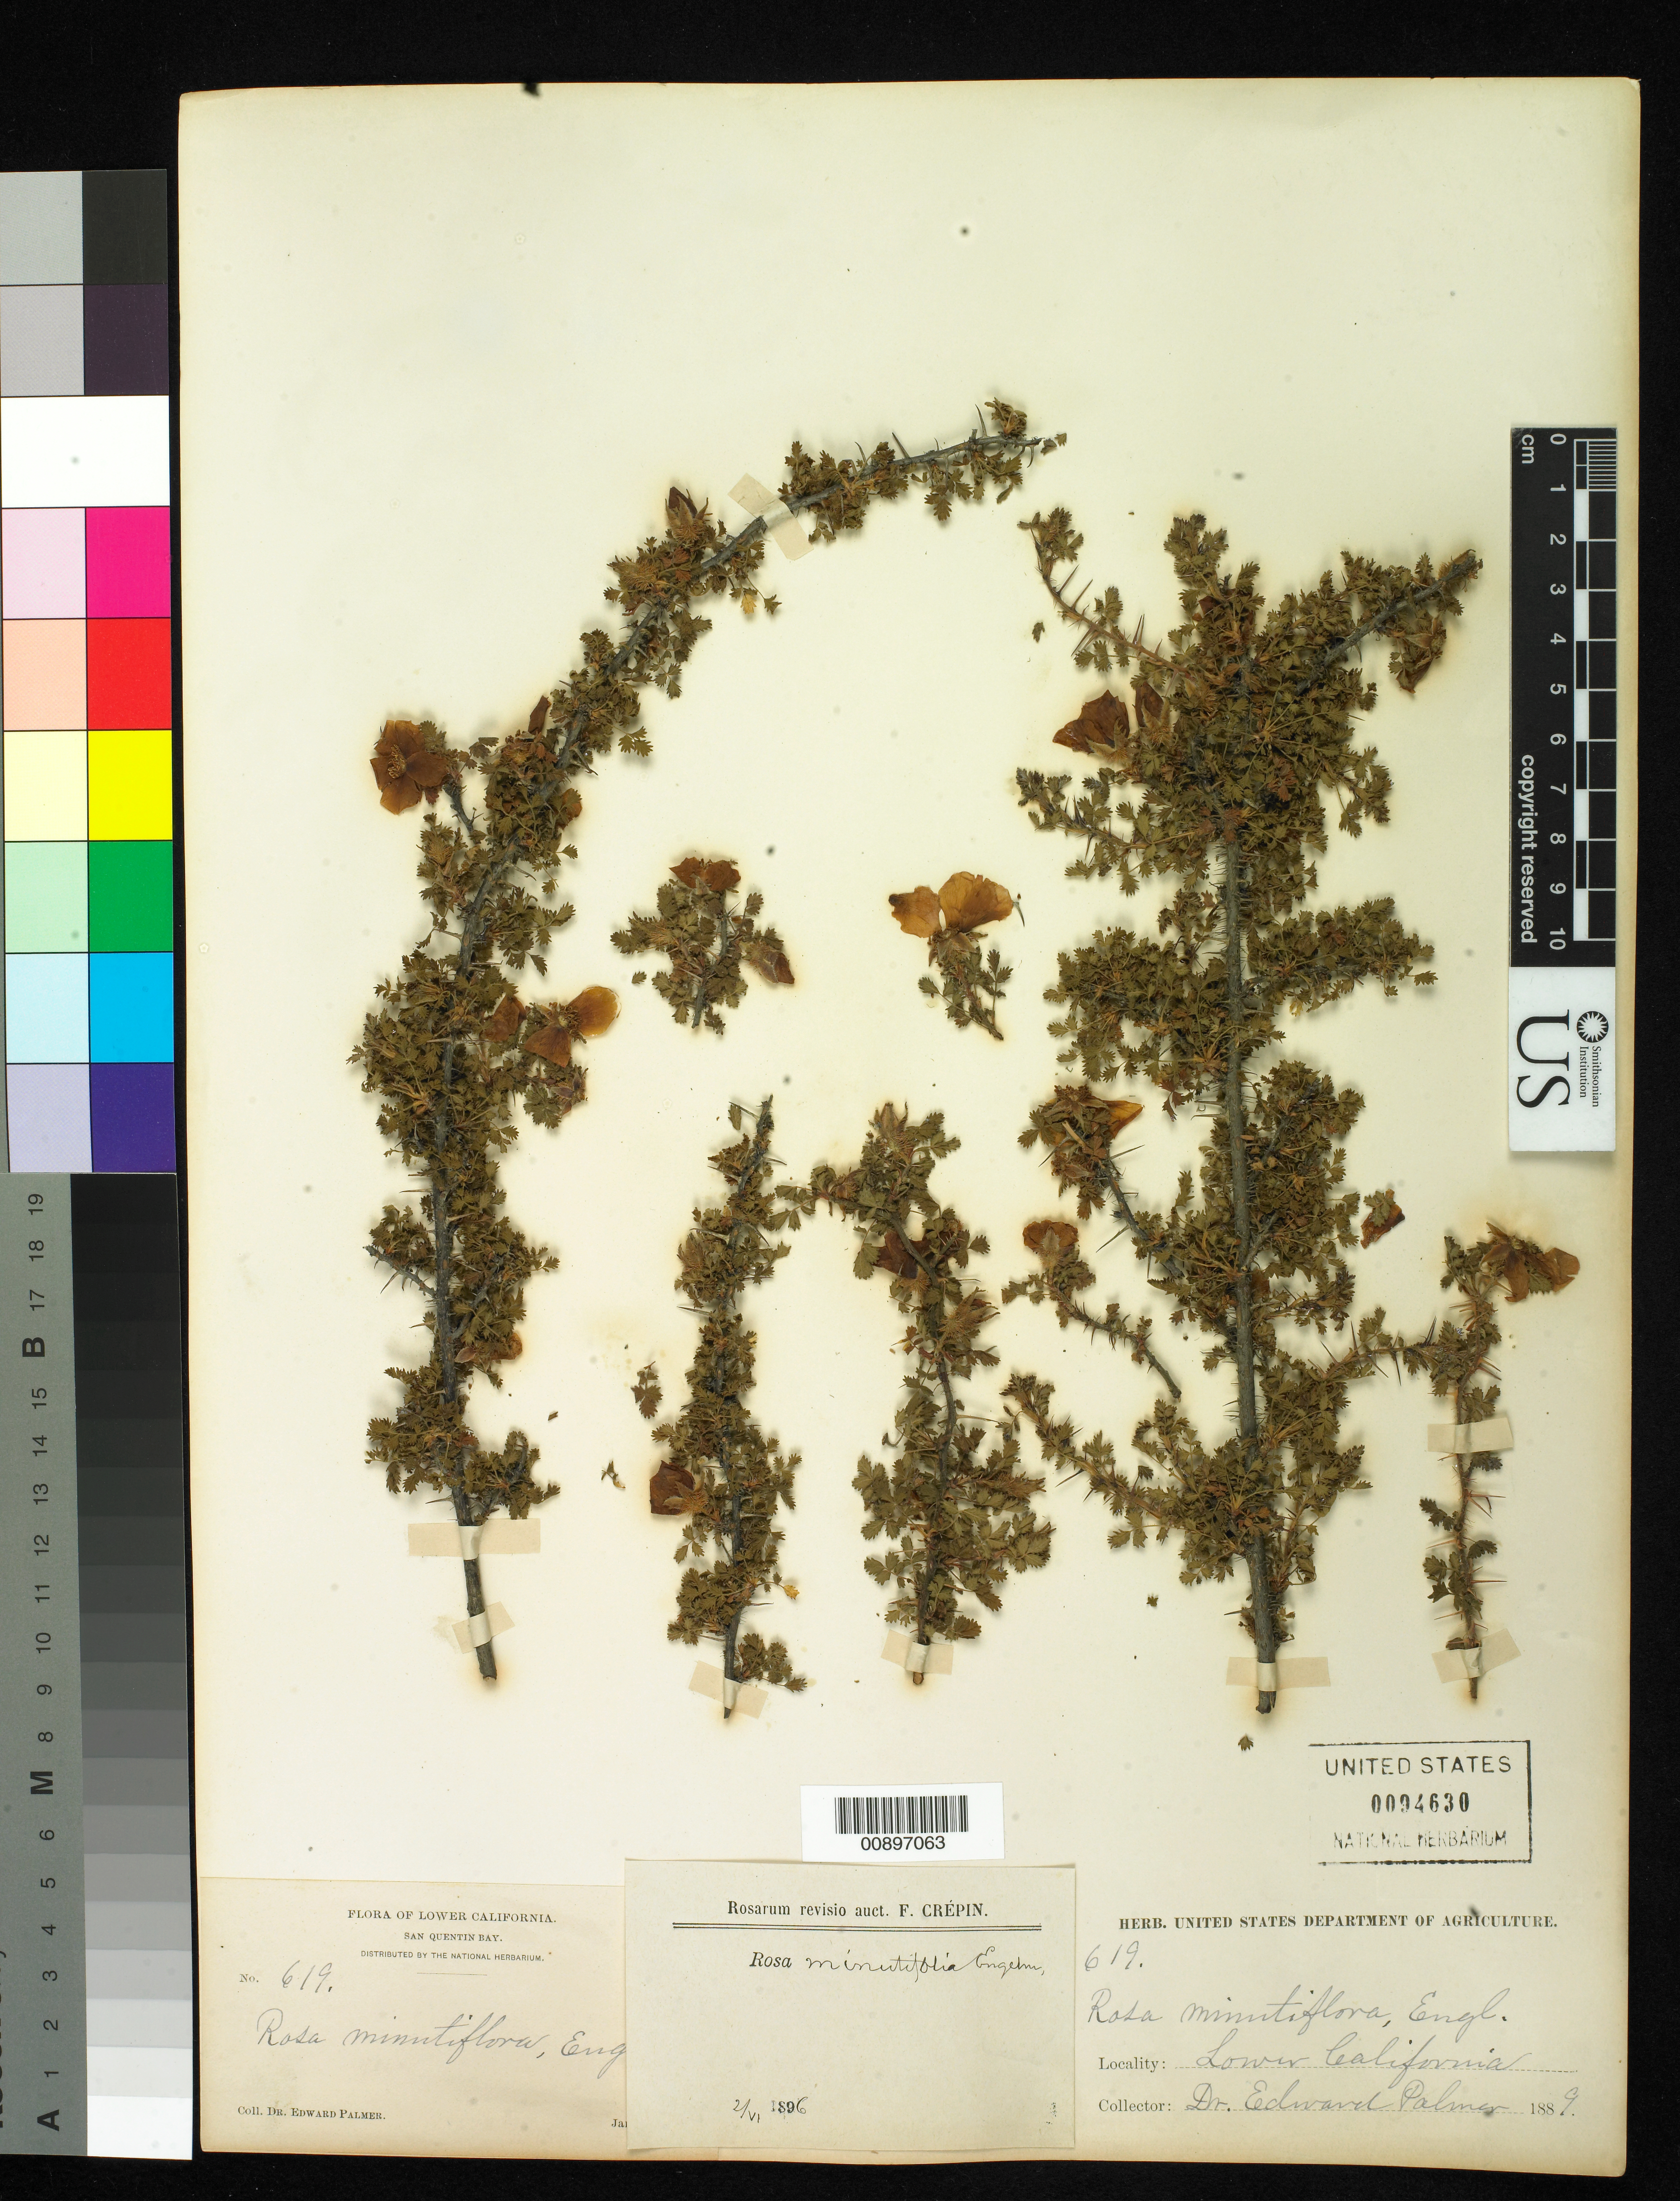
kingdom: Plantae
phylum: Tracheophyta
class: Magnoliopsida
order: Rosales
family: Rosaceae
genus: Rosa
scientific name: Rosa minutifolia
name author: Engelm. in Parry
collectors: E. Palmer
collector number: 619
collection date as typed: Jan 1889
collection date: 1889-01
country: Mexico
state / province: Baja California Norte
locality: San Quentin Bay, Lower California.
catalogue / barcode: US 94630